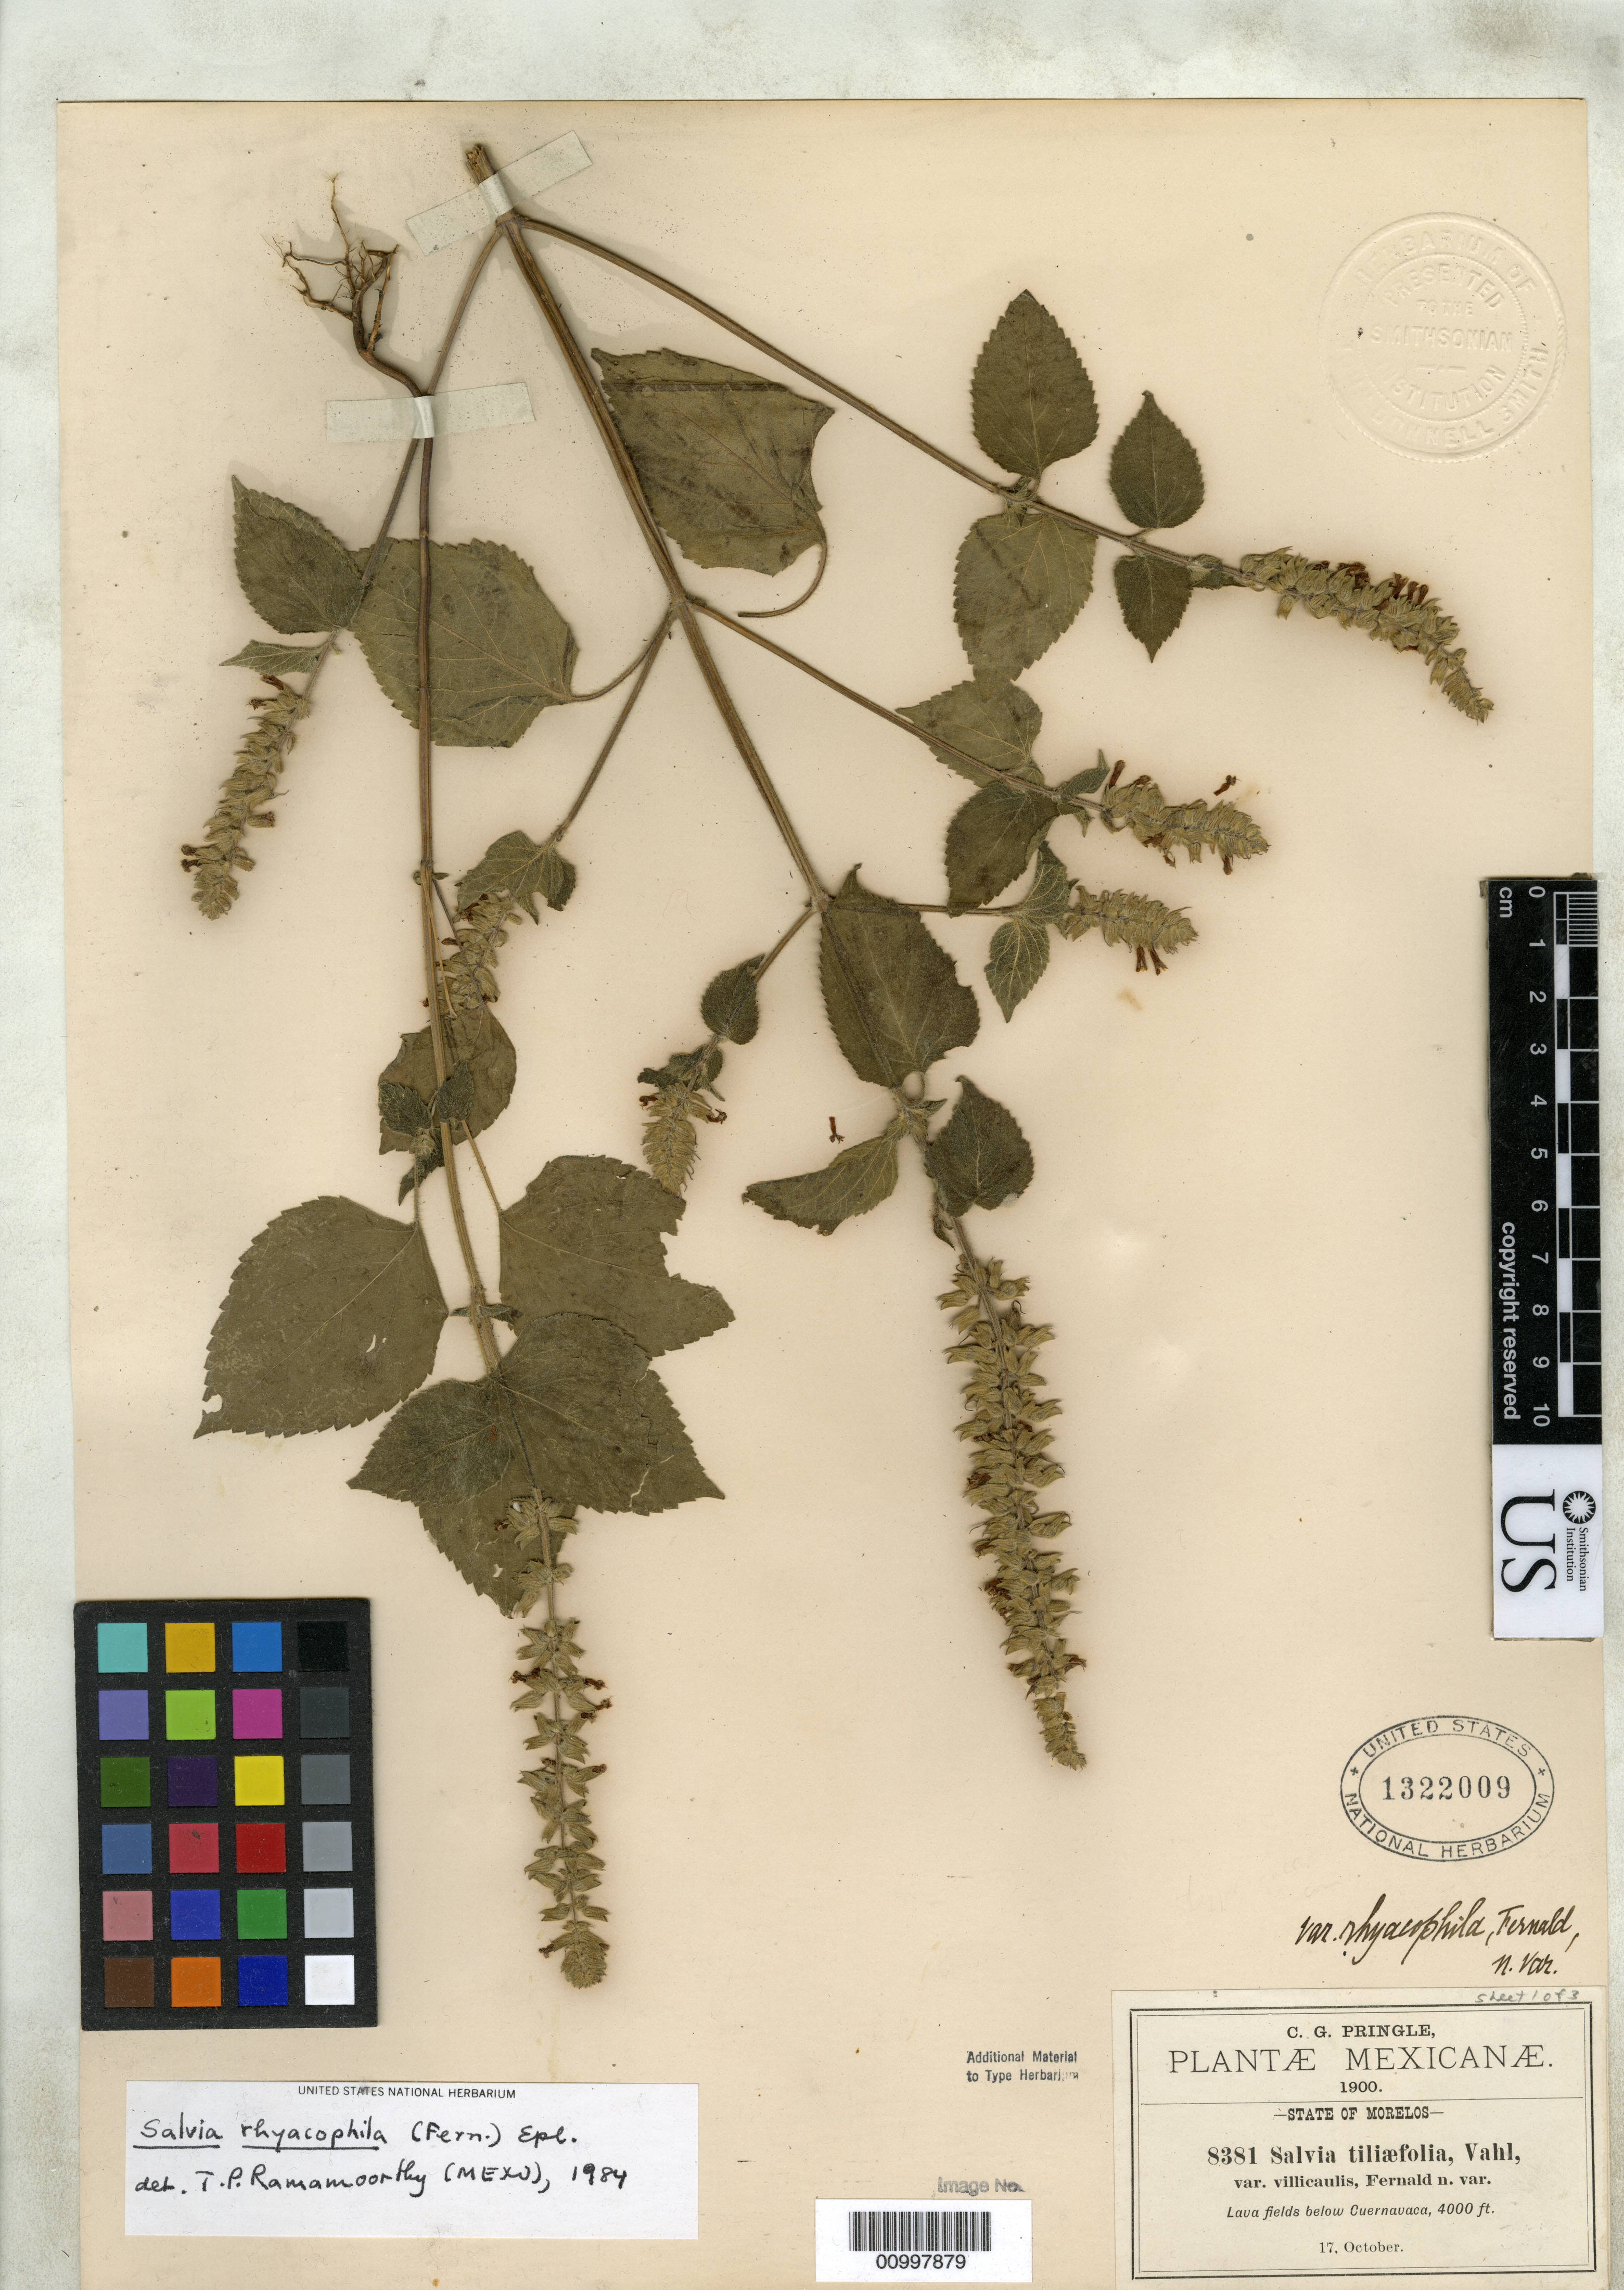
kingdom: Plantae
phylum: Tracheophyta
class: Magnoliopsida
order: Lamiales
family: Lamiaceae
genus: Salvia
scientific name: Salvia tiliifolia var. rhyacophila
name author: Fernald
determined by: Ramamoorthy, T. P.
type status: Isotype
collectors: C. G. Pringle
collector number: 8381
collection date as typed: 17 Oct 1900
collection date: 1900-10-17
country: Mexico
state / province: Morelos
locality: Lava fields below Cuernavaca.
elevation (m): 1219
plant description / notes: Originally labeled as "var. villicaulis, Fernald n. var." [apparently an ined. name, never published]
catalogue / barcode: US 1322009